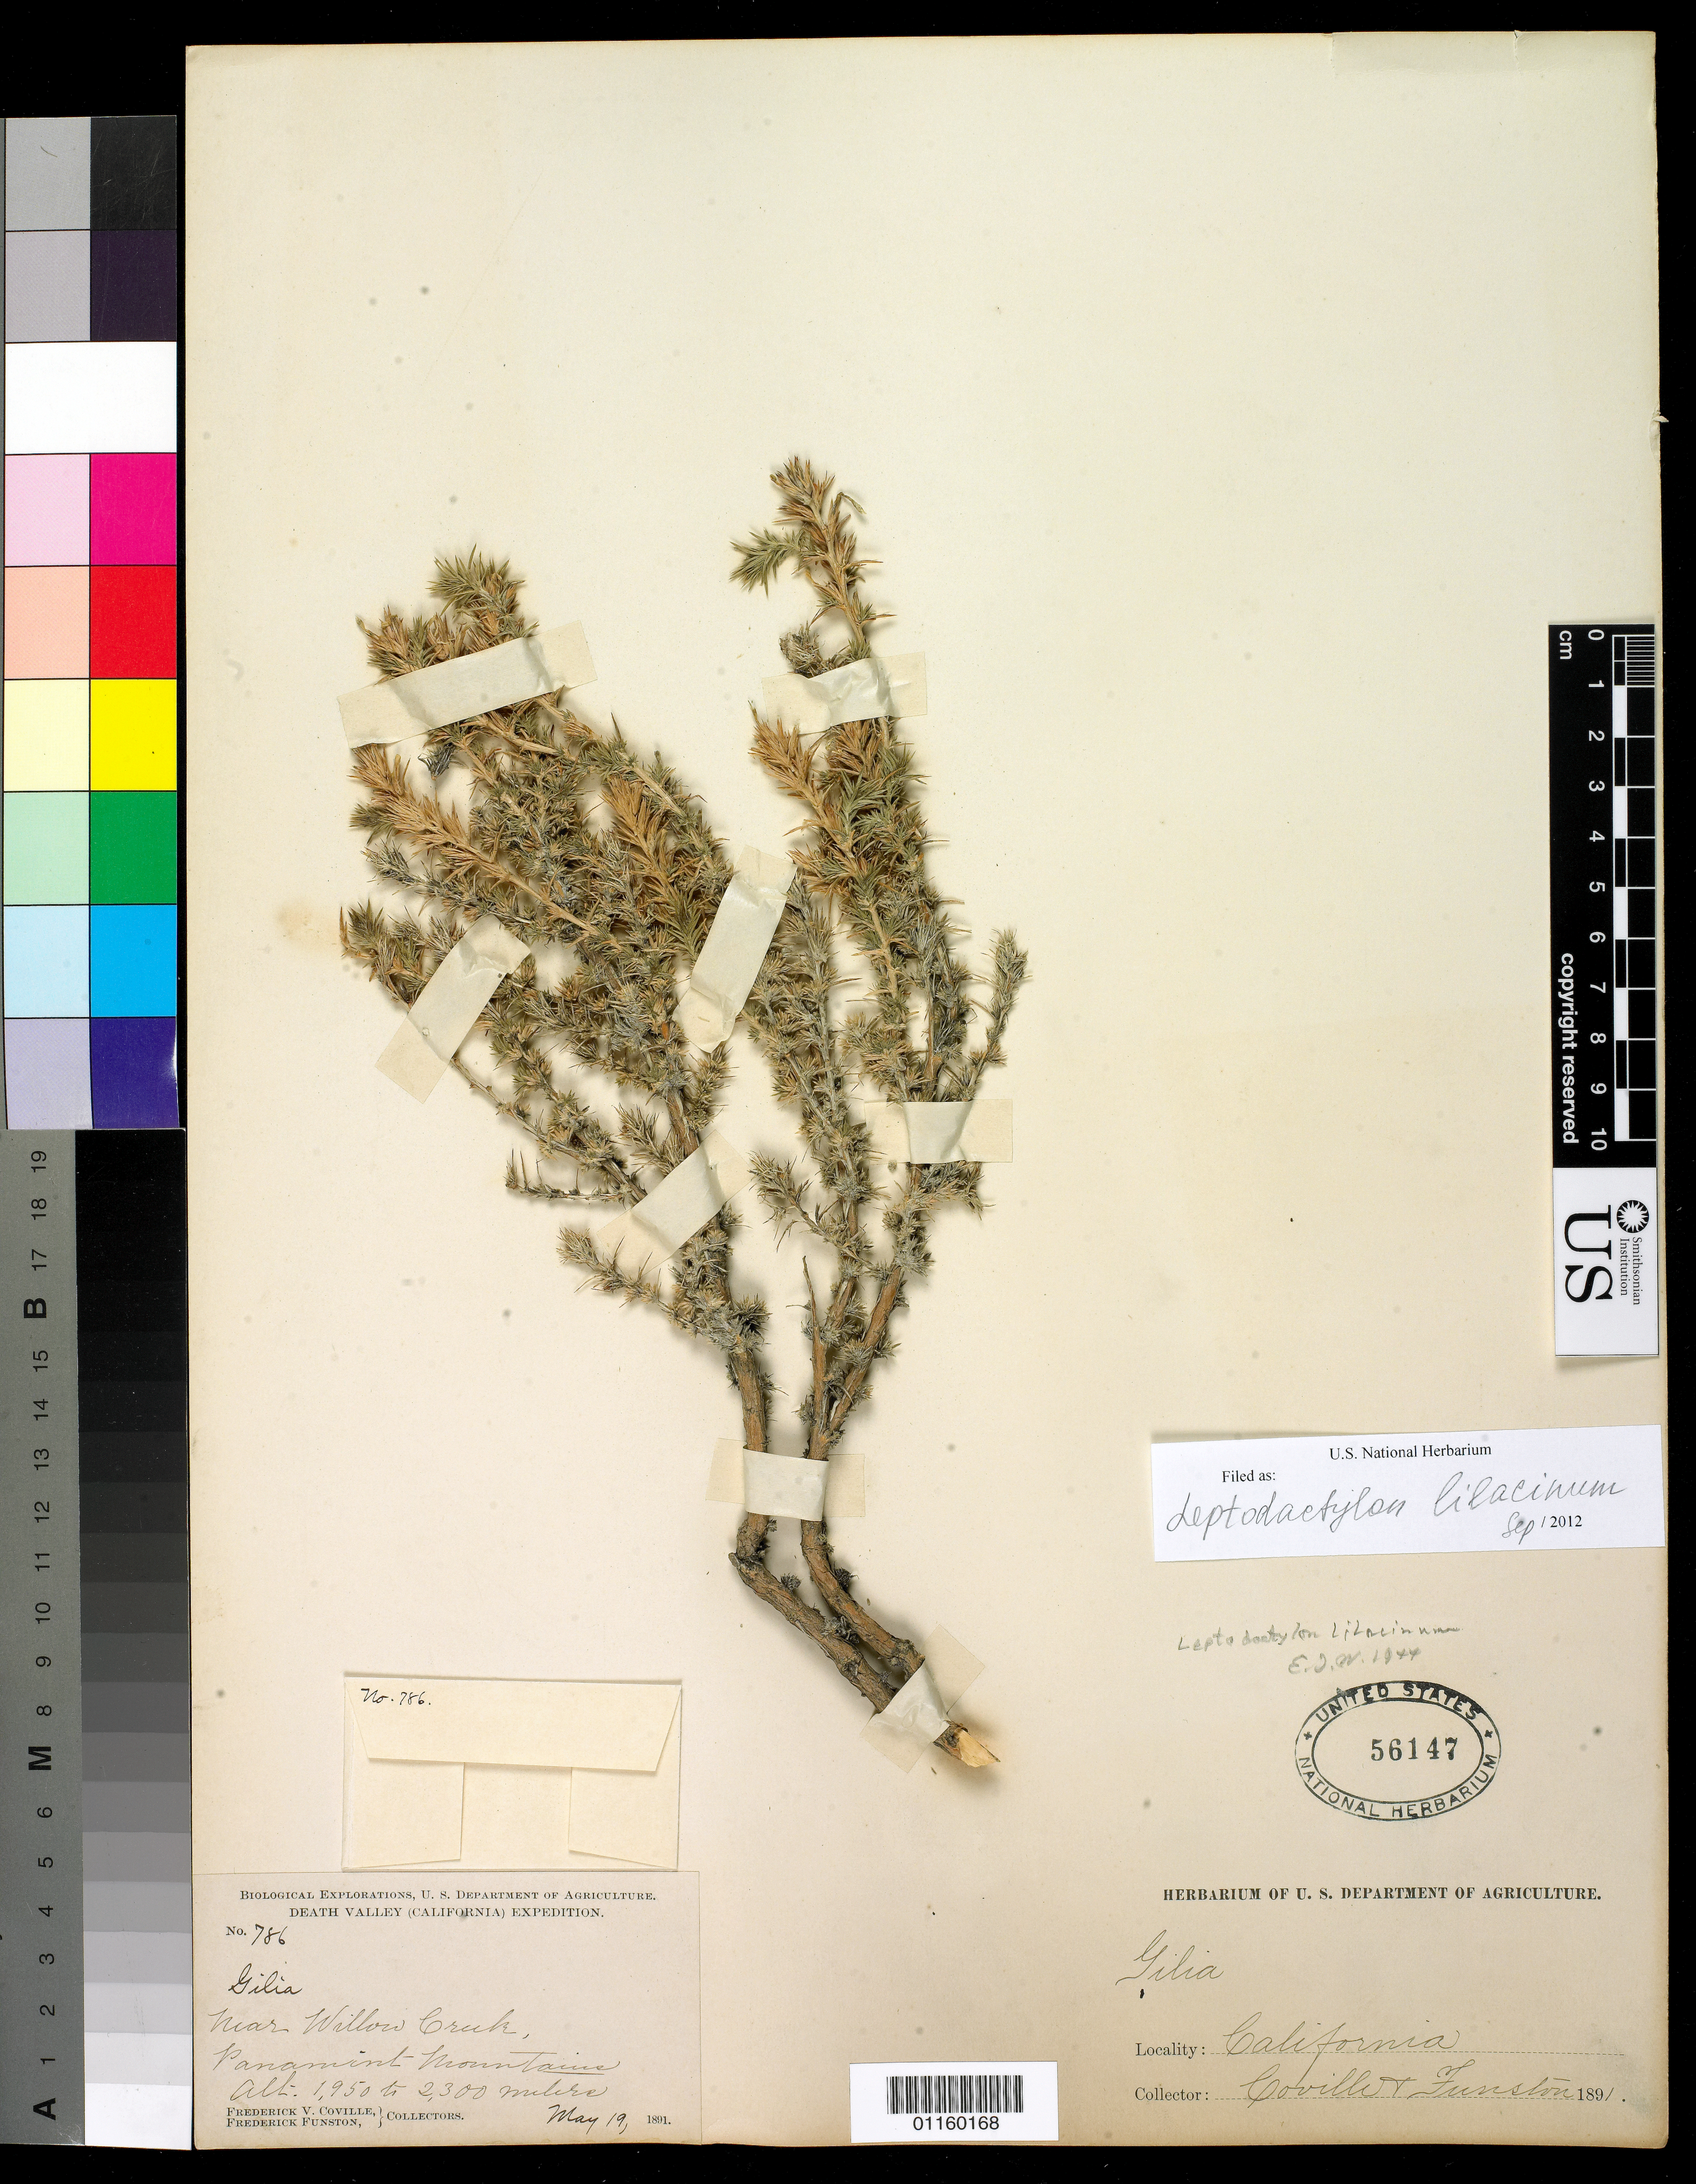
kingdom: Plantae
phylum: Tracheophyta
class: Magnoliopsida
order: Ericales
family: Polemoniaceae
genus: Linanthus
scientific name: Linanthus pungens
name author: (Torr.) J.M. Porter & L.A. Johnson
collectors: F. V. Coville & F. Funston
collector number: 786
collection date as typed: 19 May 1891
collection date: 1891-05-19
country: United States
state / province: California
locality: near Willow Creek, Panamint Mts.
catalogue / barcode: US 56147